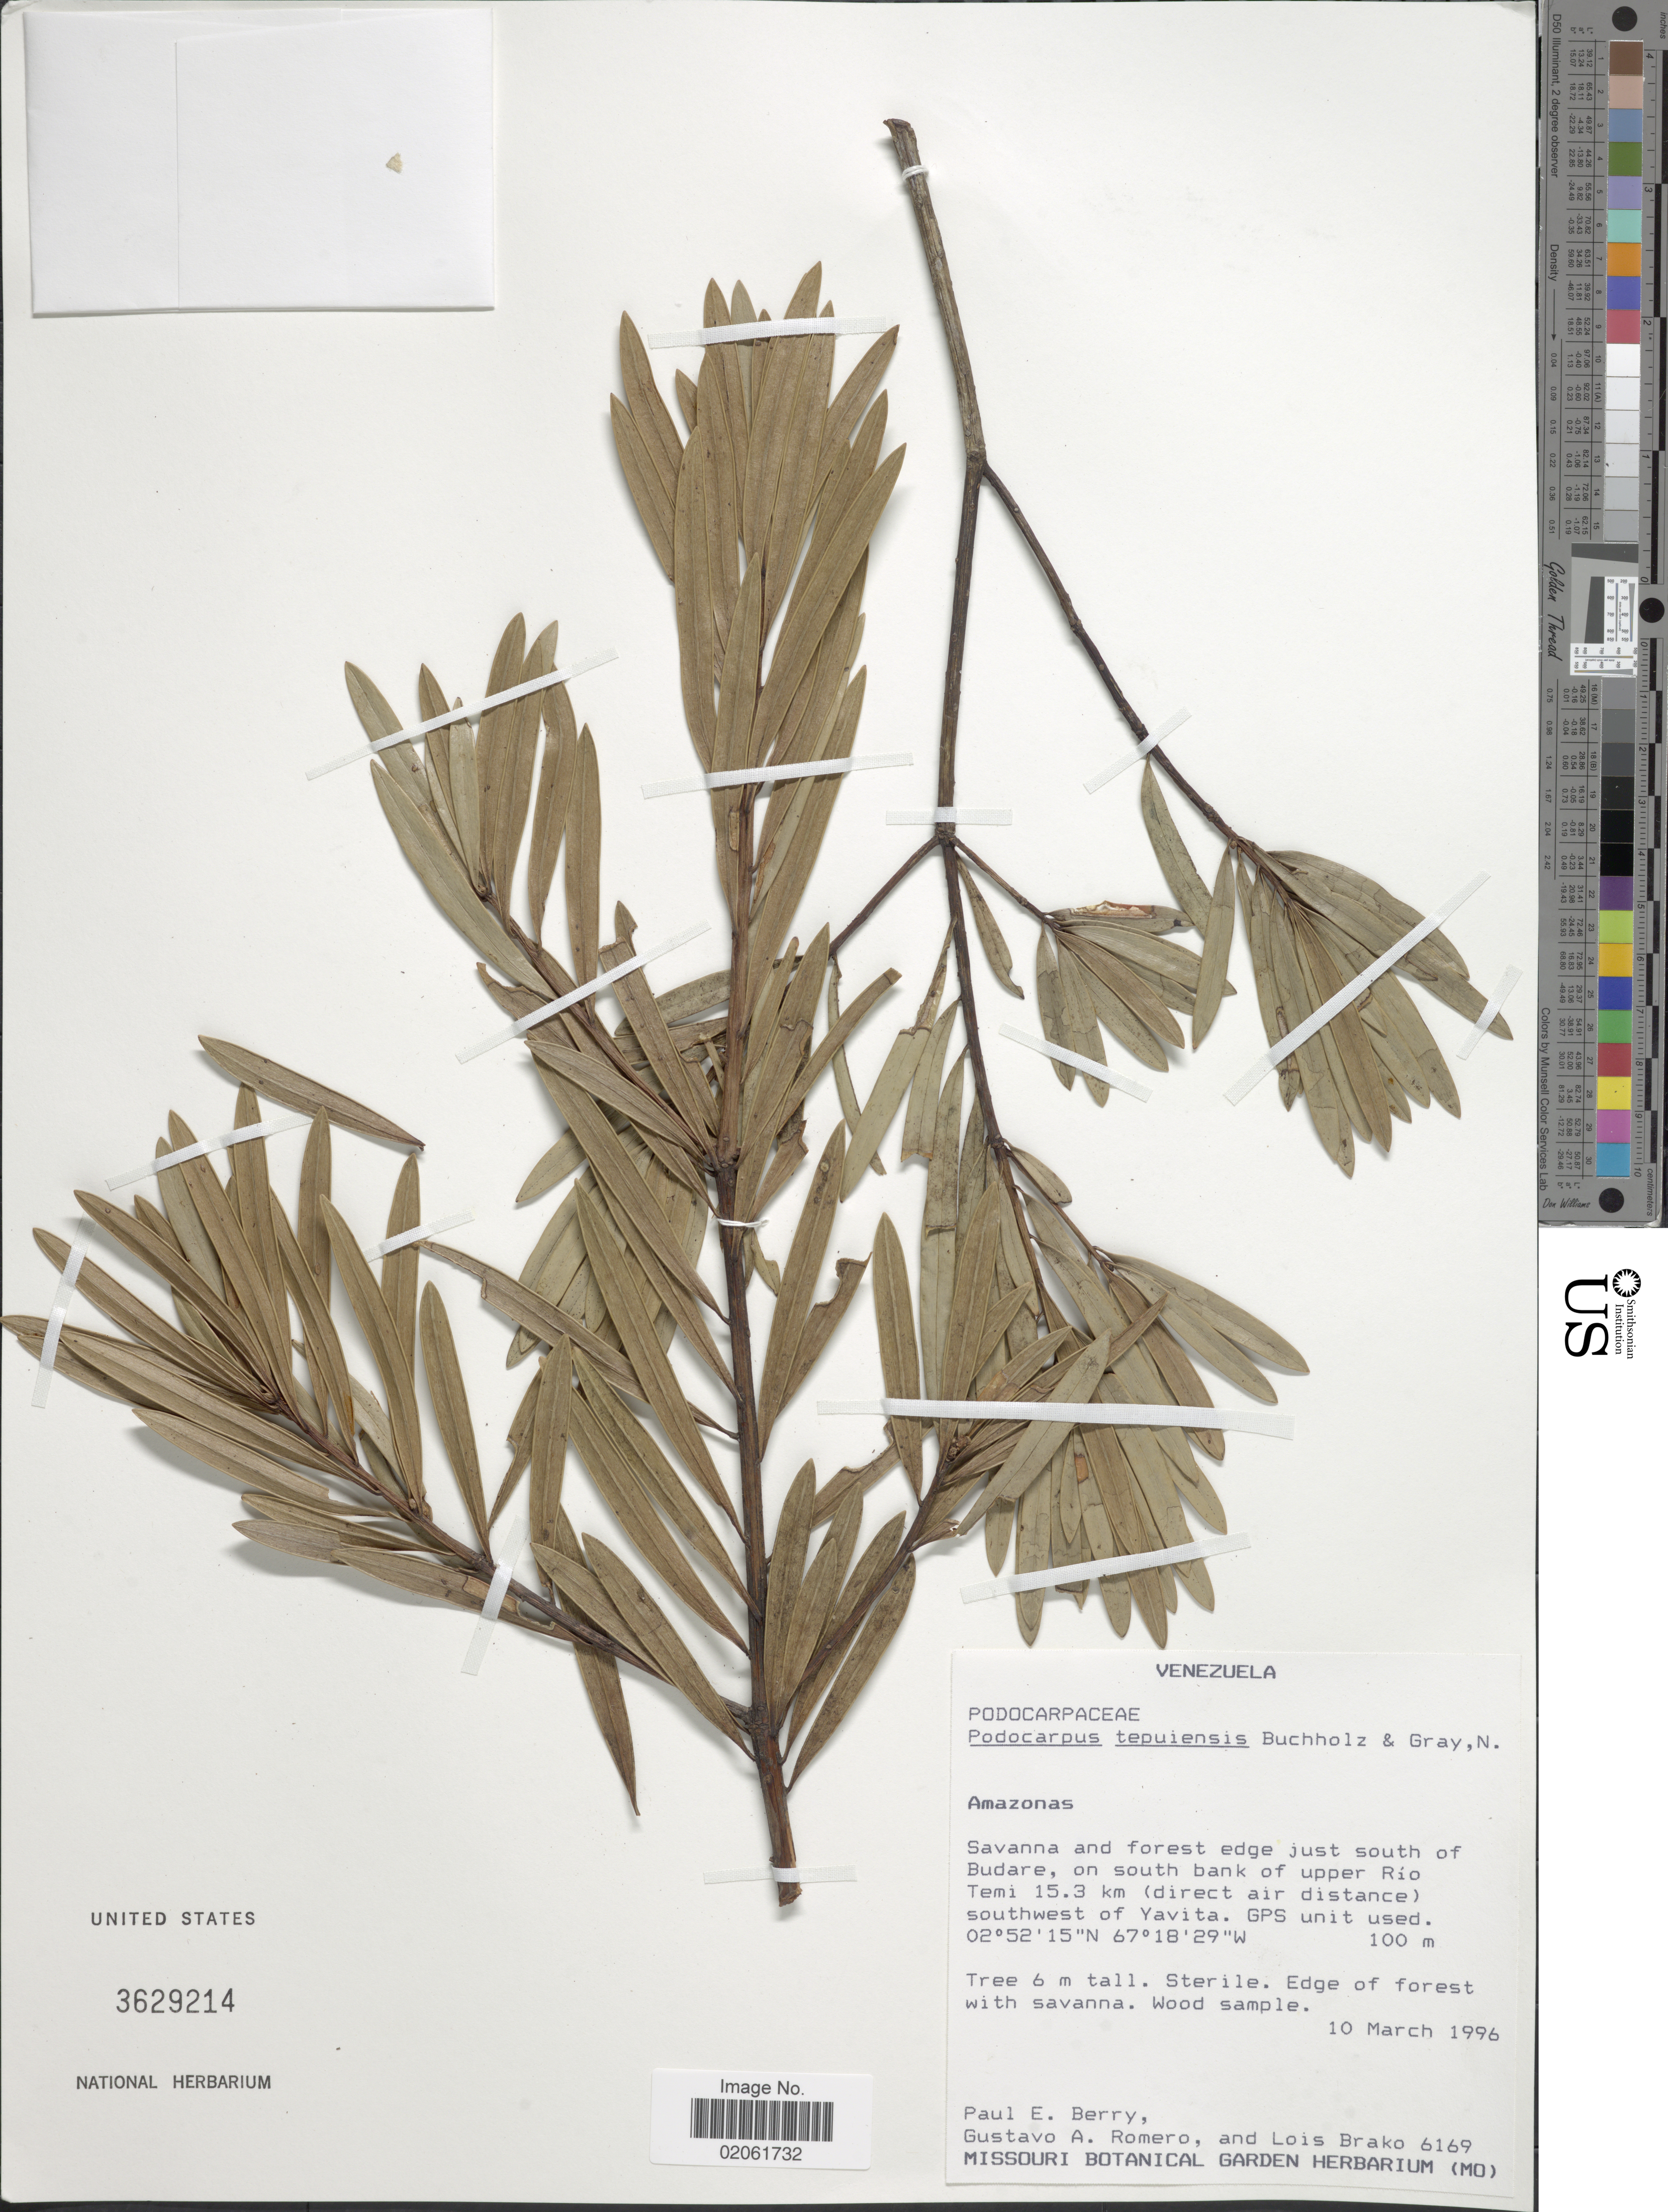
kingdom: Plantae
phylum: Tracheophyta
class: Pinopsida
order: Pinales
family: Podocarpaceae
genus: Podocarpus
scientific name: Podocarpus tepuiensis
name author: J. Buchholz & N.E. Gray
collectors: P. E. Berry, G. Romero & L. Brako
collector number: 6169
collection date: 1996-03-10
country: Venezuela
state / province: Amazonas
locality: Savanna and forest edge just south of Budare, on south bank of upper Rio Temi 15.3 km (direct air distance) southwest of Yavita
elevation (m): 100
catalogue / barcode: US 3629214